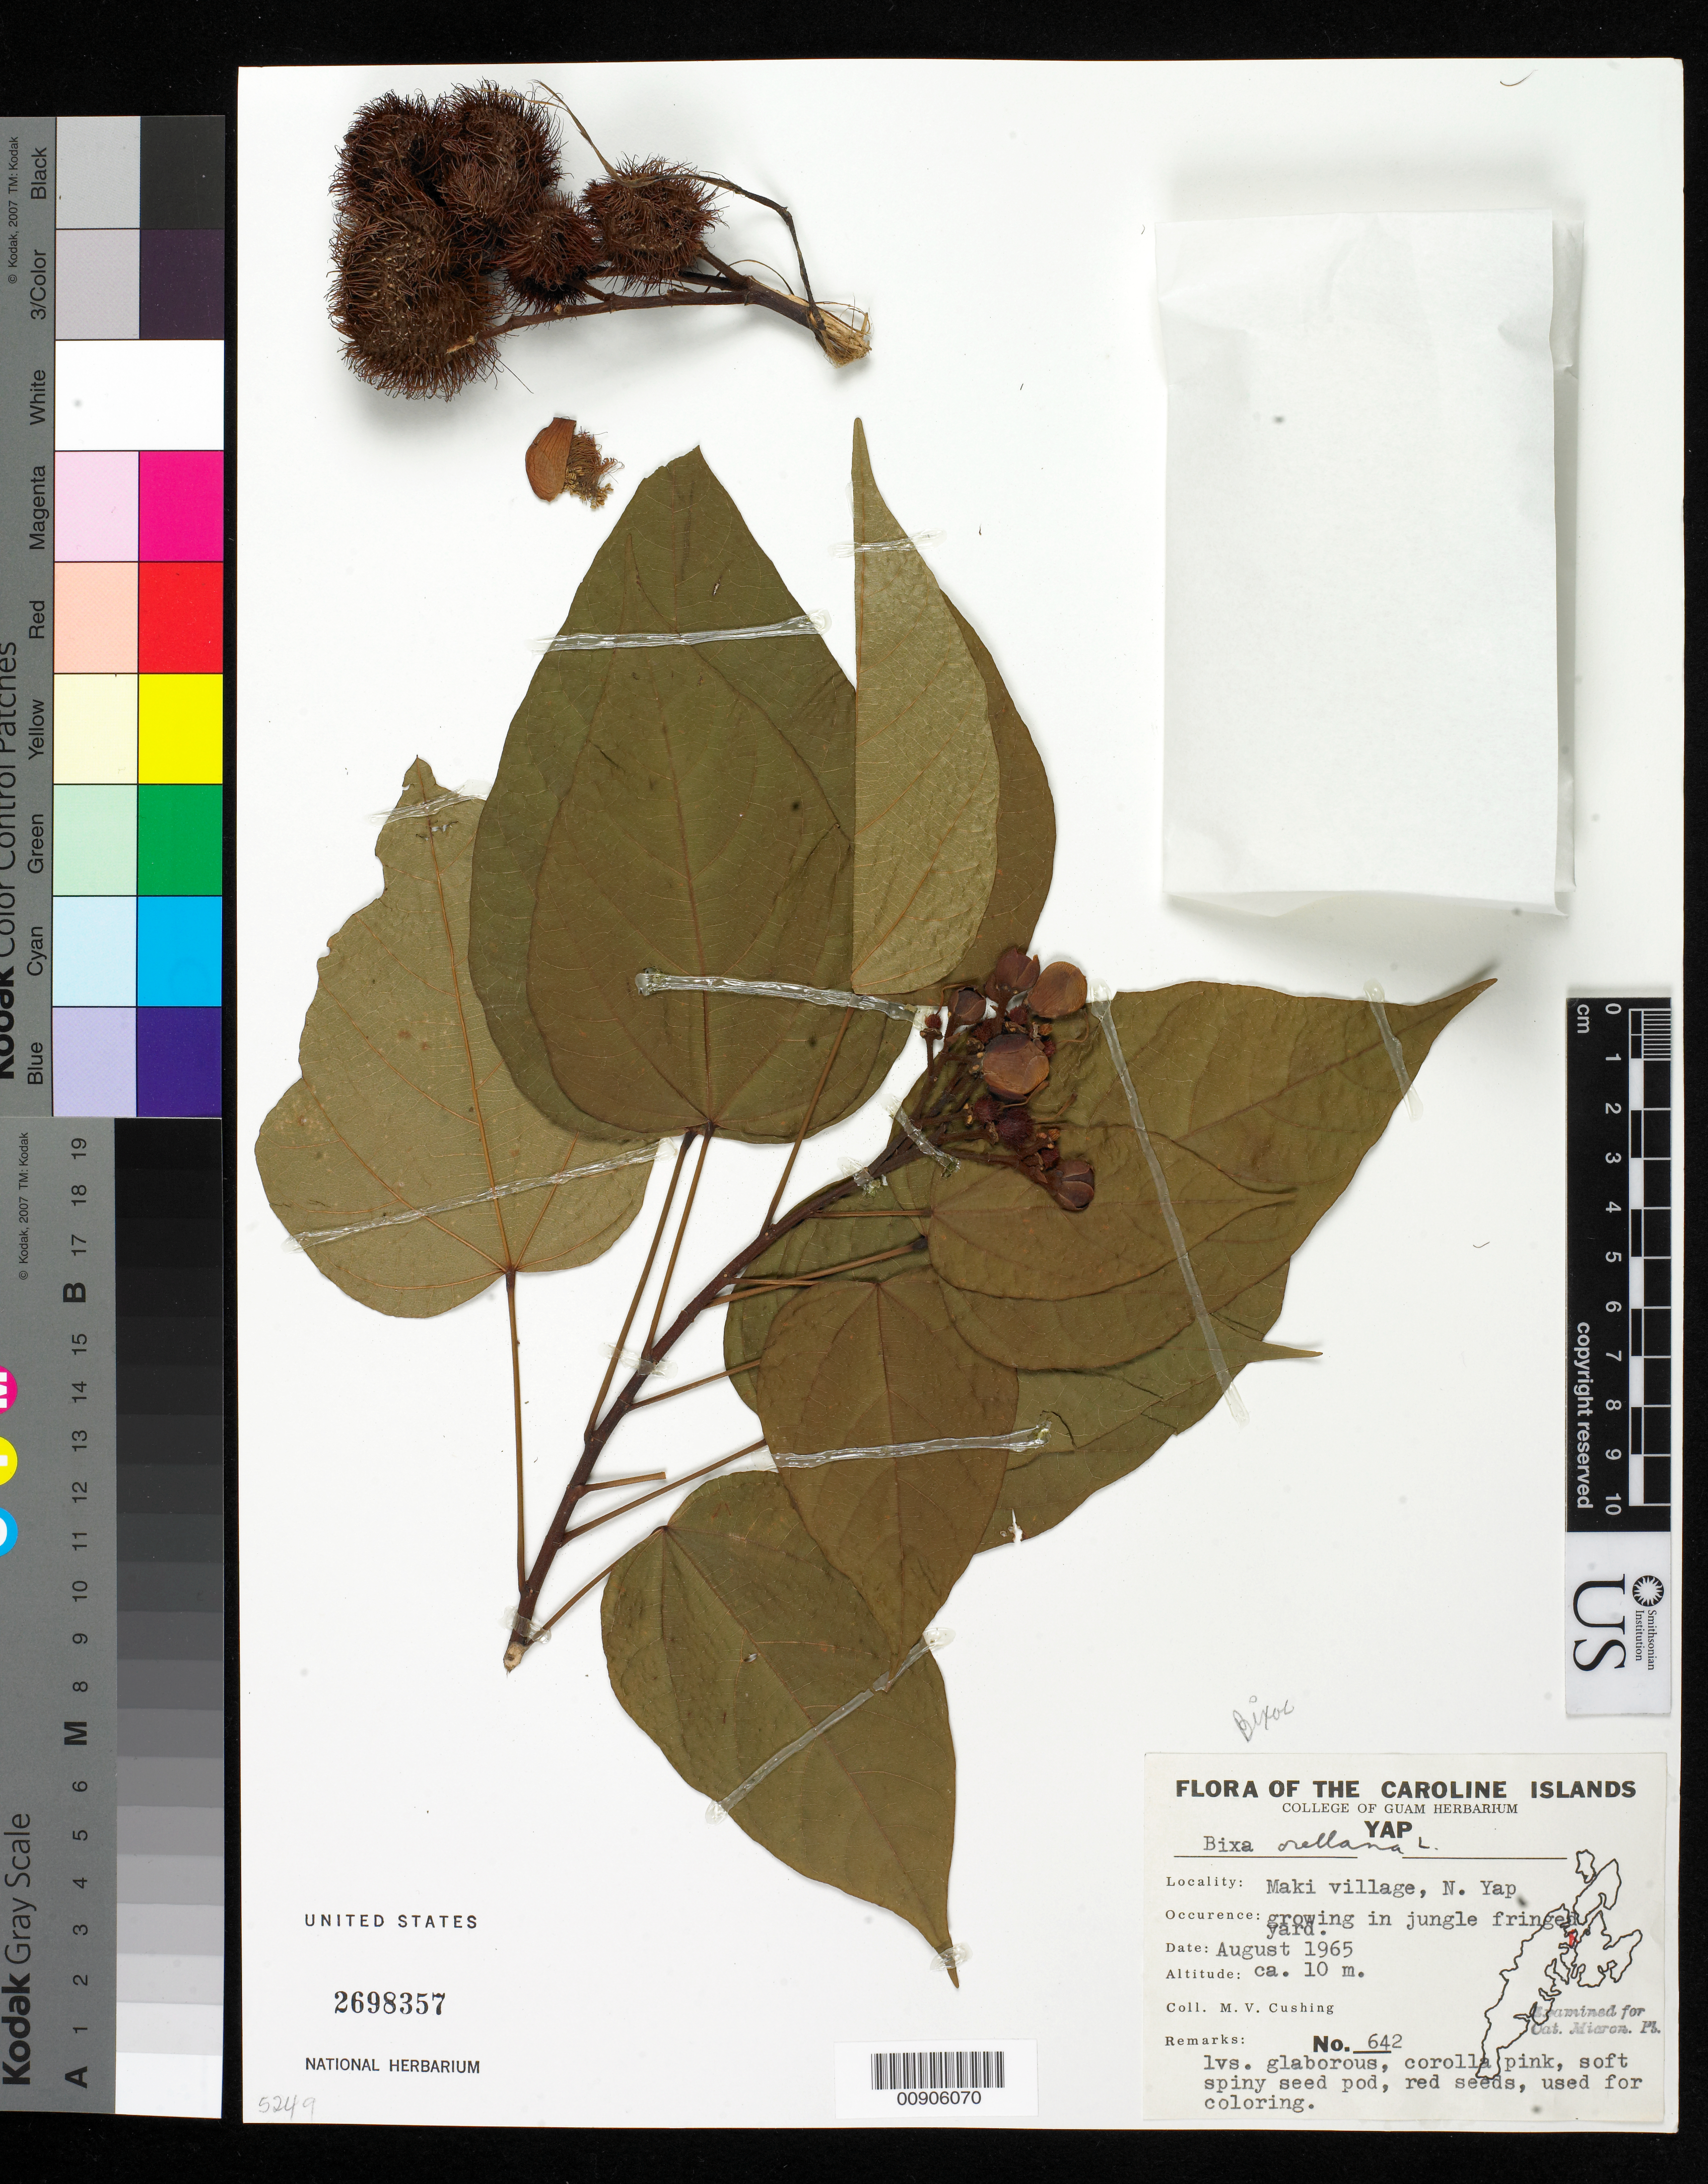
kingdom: Plantae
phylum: Tracheophyta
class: Magnoliopsida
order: Malvales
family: Bixaceae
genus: Bixa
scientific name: Bixa orellana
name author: L.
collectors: M. V. Cushing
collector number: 642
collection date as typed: Aug 1965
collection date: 1965-08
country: Micronesia, Federated States of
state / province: Yap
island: Yap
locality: N. Yap. Maki village.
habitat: Growing in jungle fringed yard.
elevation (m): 10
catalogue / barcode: US 2698357